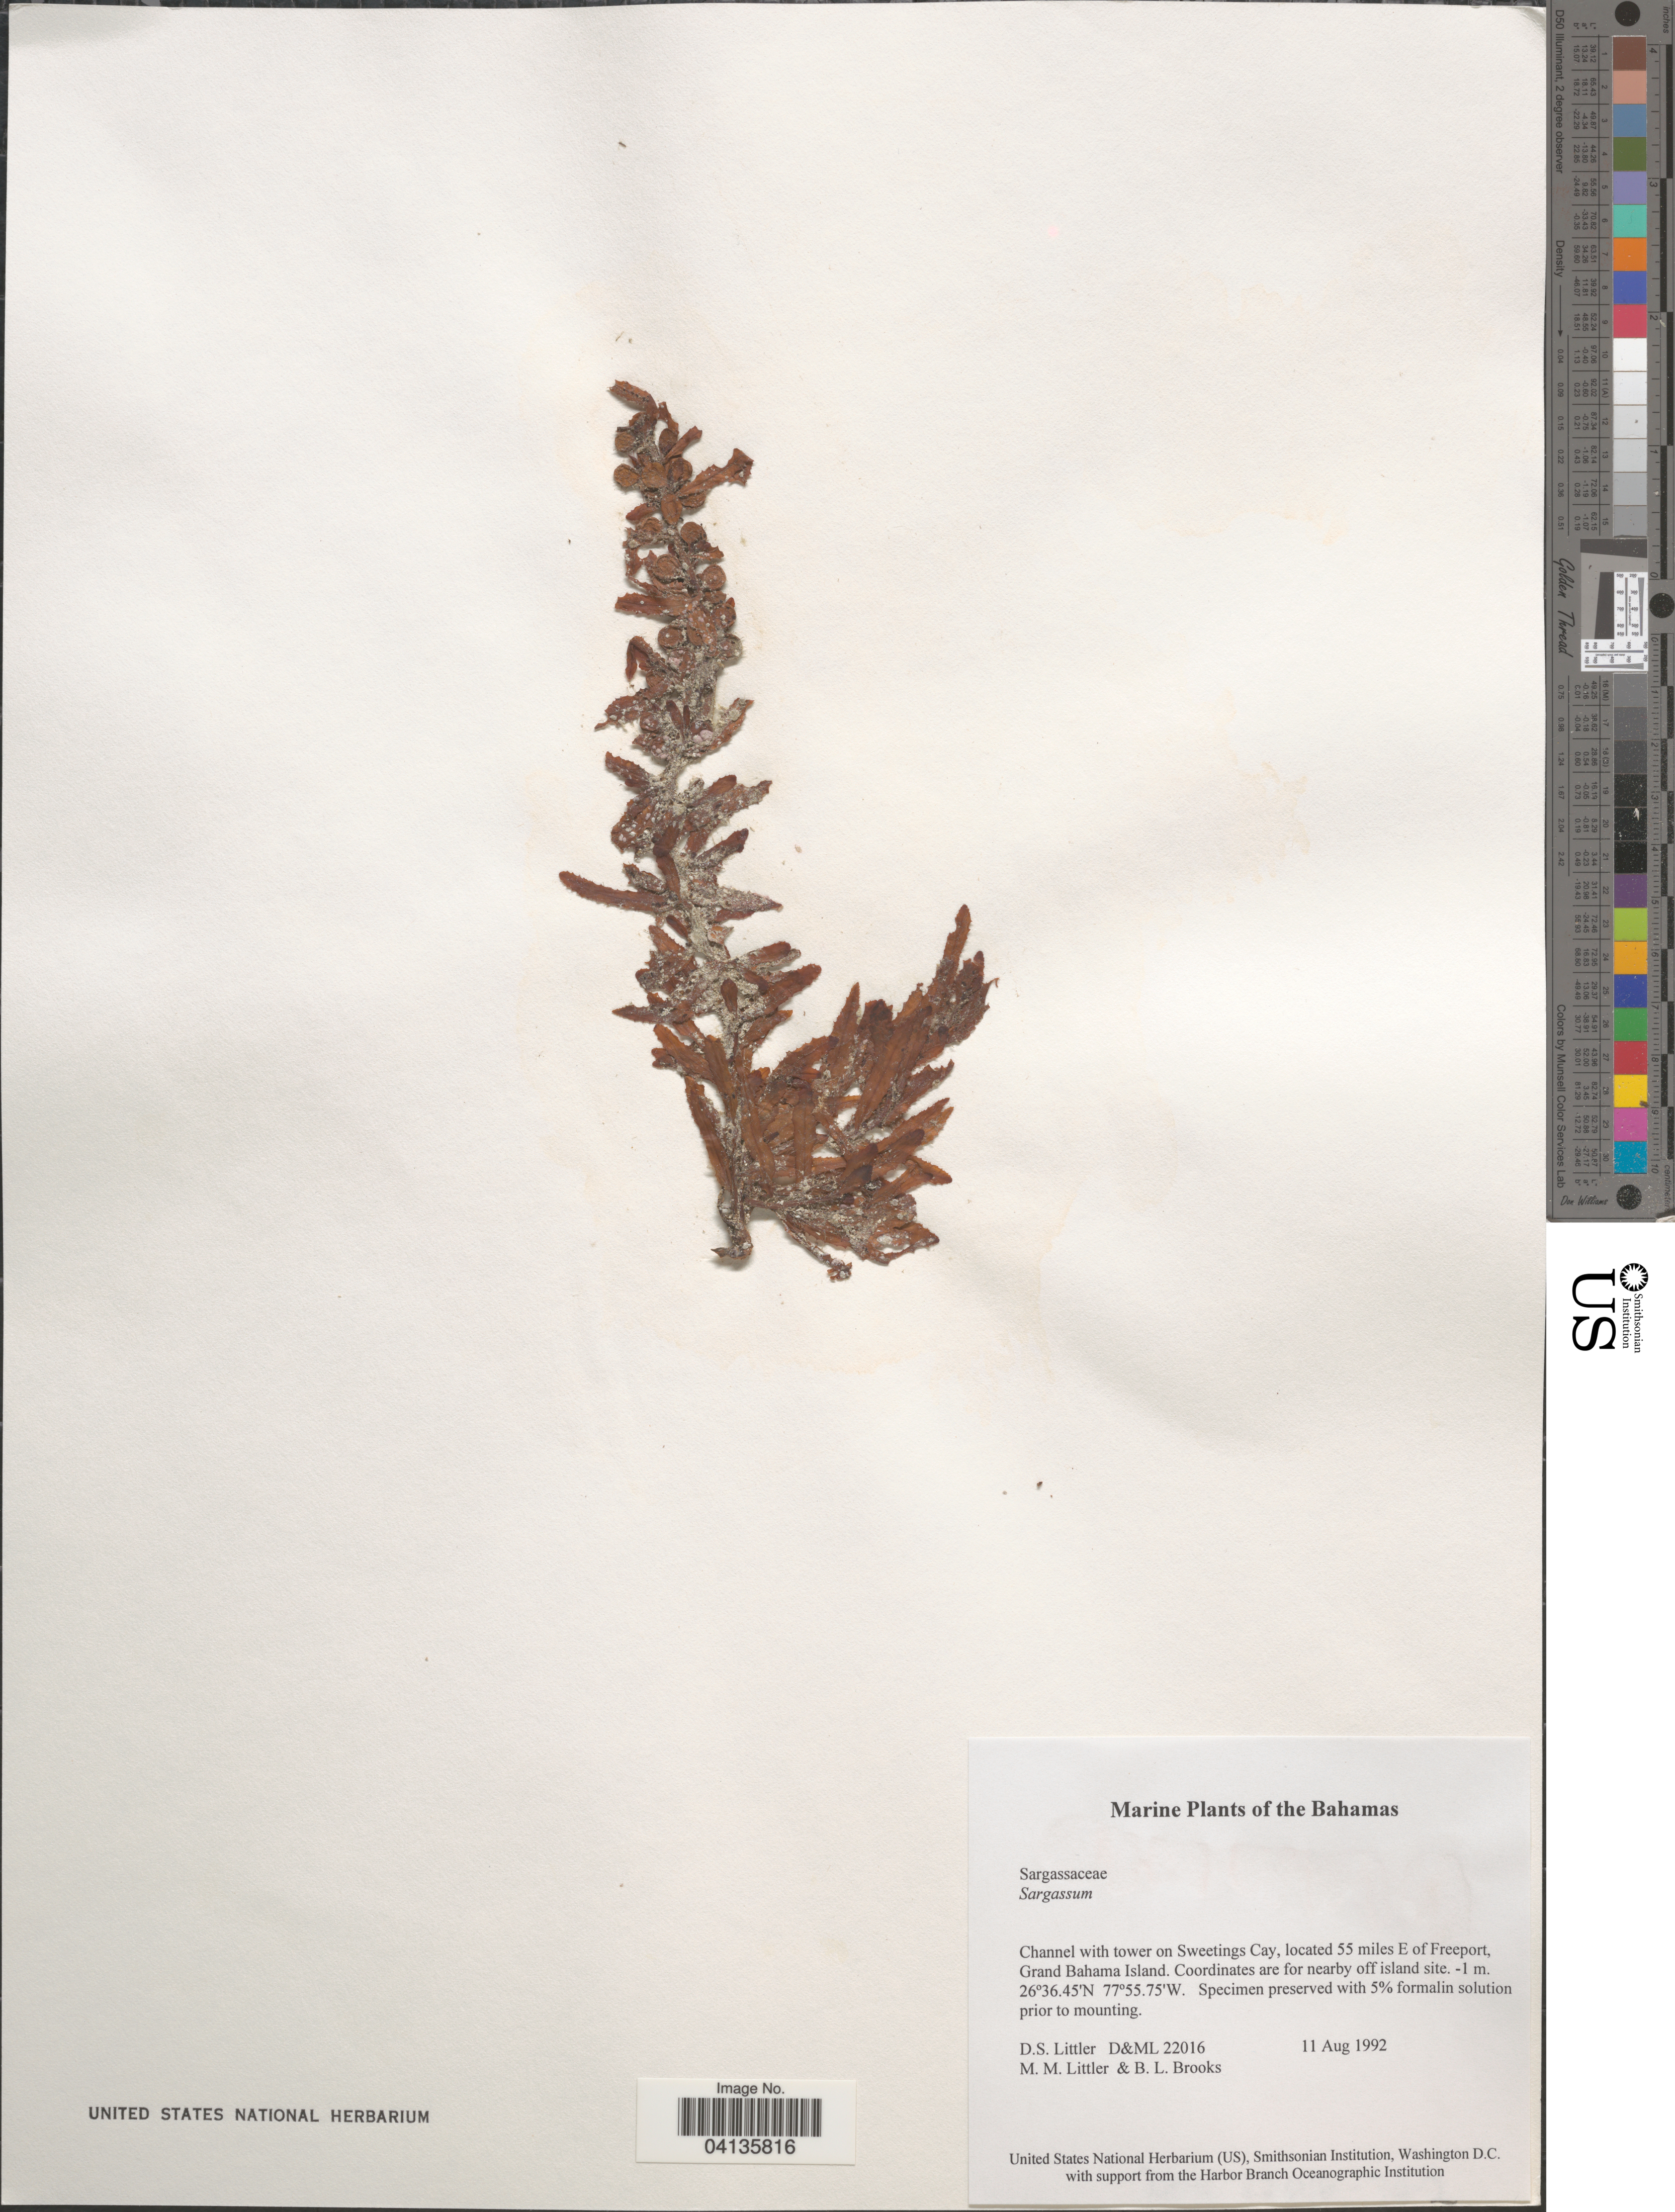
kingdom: Chromista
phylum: Ochrophyta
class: Phaeophyceae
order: Fucales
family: Sargassaceae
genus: Sargassum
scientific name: Sargassum sp.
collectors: D. S. Littler & B. Brooks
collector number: D&ML 22016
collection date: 1992-08-11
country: Bahamas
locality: Channel with tower on Sweetings Cay, located 55 miles E of Freeport, Grand Bahama Island.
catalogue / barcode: US 238677